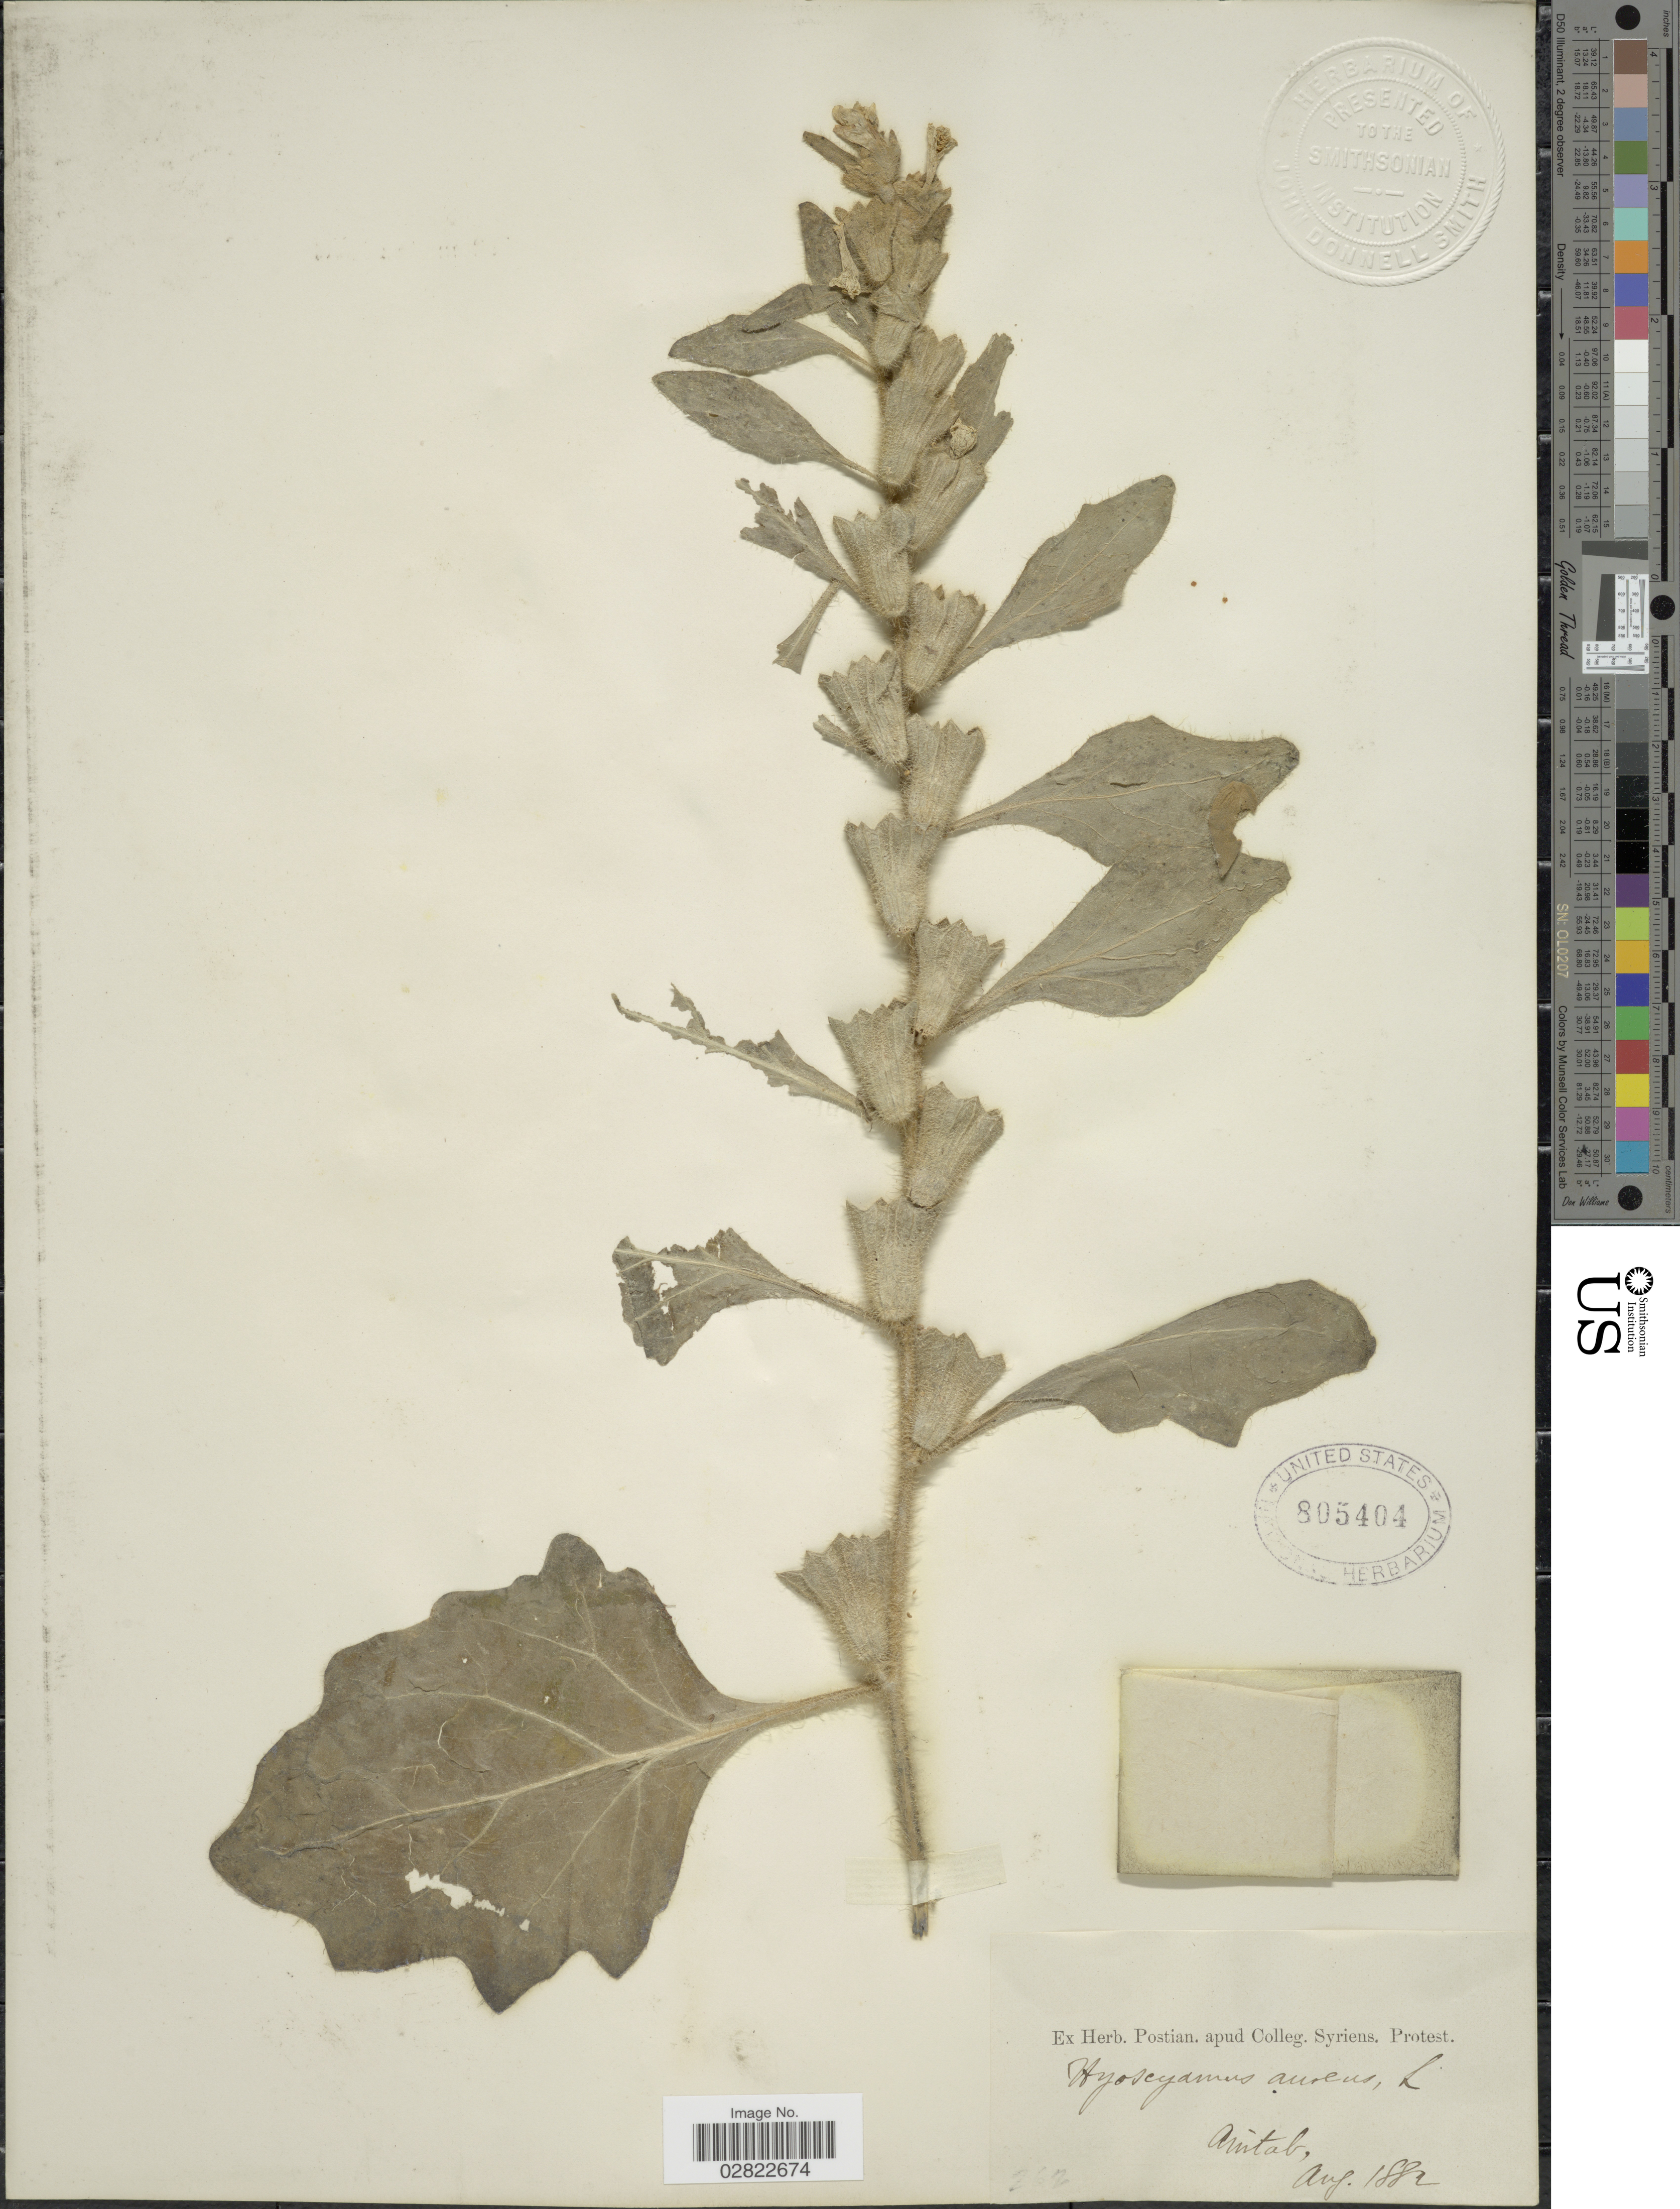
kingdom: Plantae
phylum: Tracheophyta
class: Magnoliopsida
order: Solanales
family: Solanaceae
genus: Hyoscyamus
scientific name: Hyoscyamus aureus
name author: L.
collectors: ex herb. Postian. apud Colleg. Syriens. Protest. USE "Fannie P. A. Shepard" (10308853) AS PRIMARY COLLECTOR INSTEAD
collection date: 1882-08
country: Turkey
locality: Aintab.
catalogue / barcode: US 805404